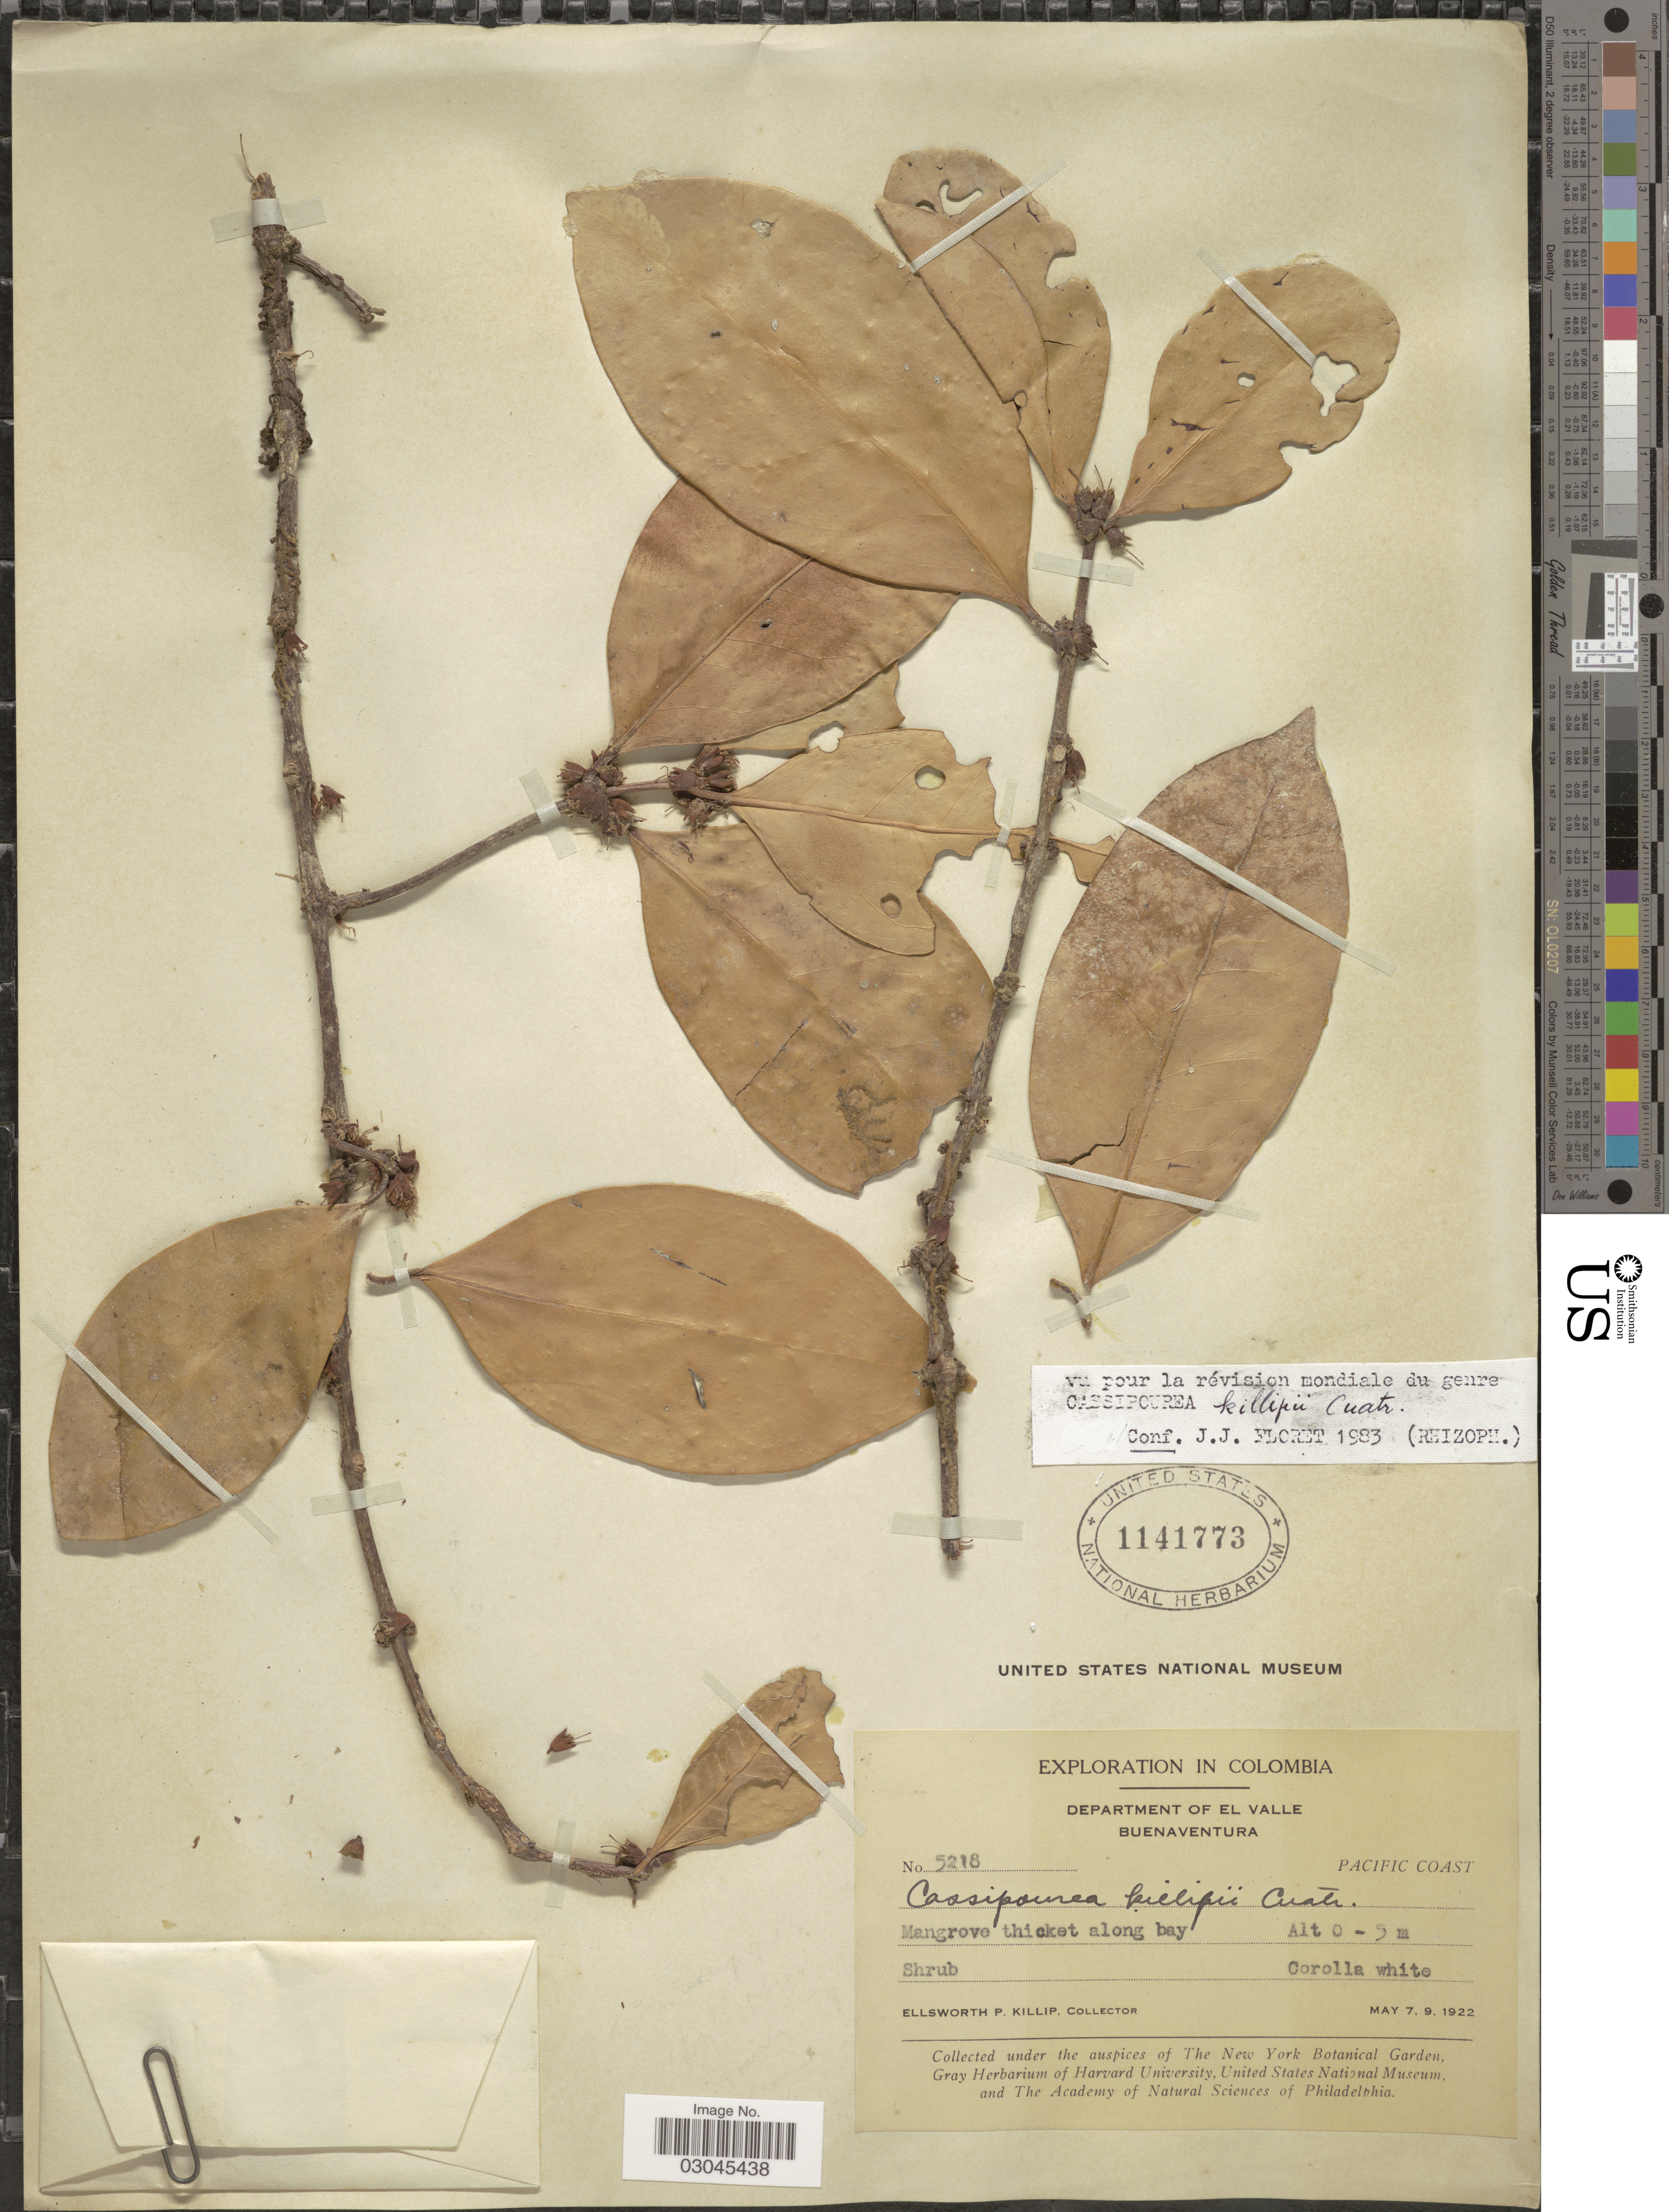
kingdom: Plantae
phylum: Tracheophyta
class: Magnoliopsida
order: Malpighiales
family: Rhizophoraceae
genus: Cassipourea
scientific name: Cassipourea killipii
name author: Cuatrec.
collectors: E. P. Killip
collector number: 5218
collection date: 1922-05-07/1922-05-09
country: Colombia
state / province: Valle del Cauca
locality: Department of El Valle. Buenaventura. Pacific Coast. Mangrove thickets along bay.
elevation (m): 0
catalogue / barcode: US 1141773